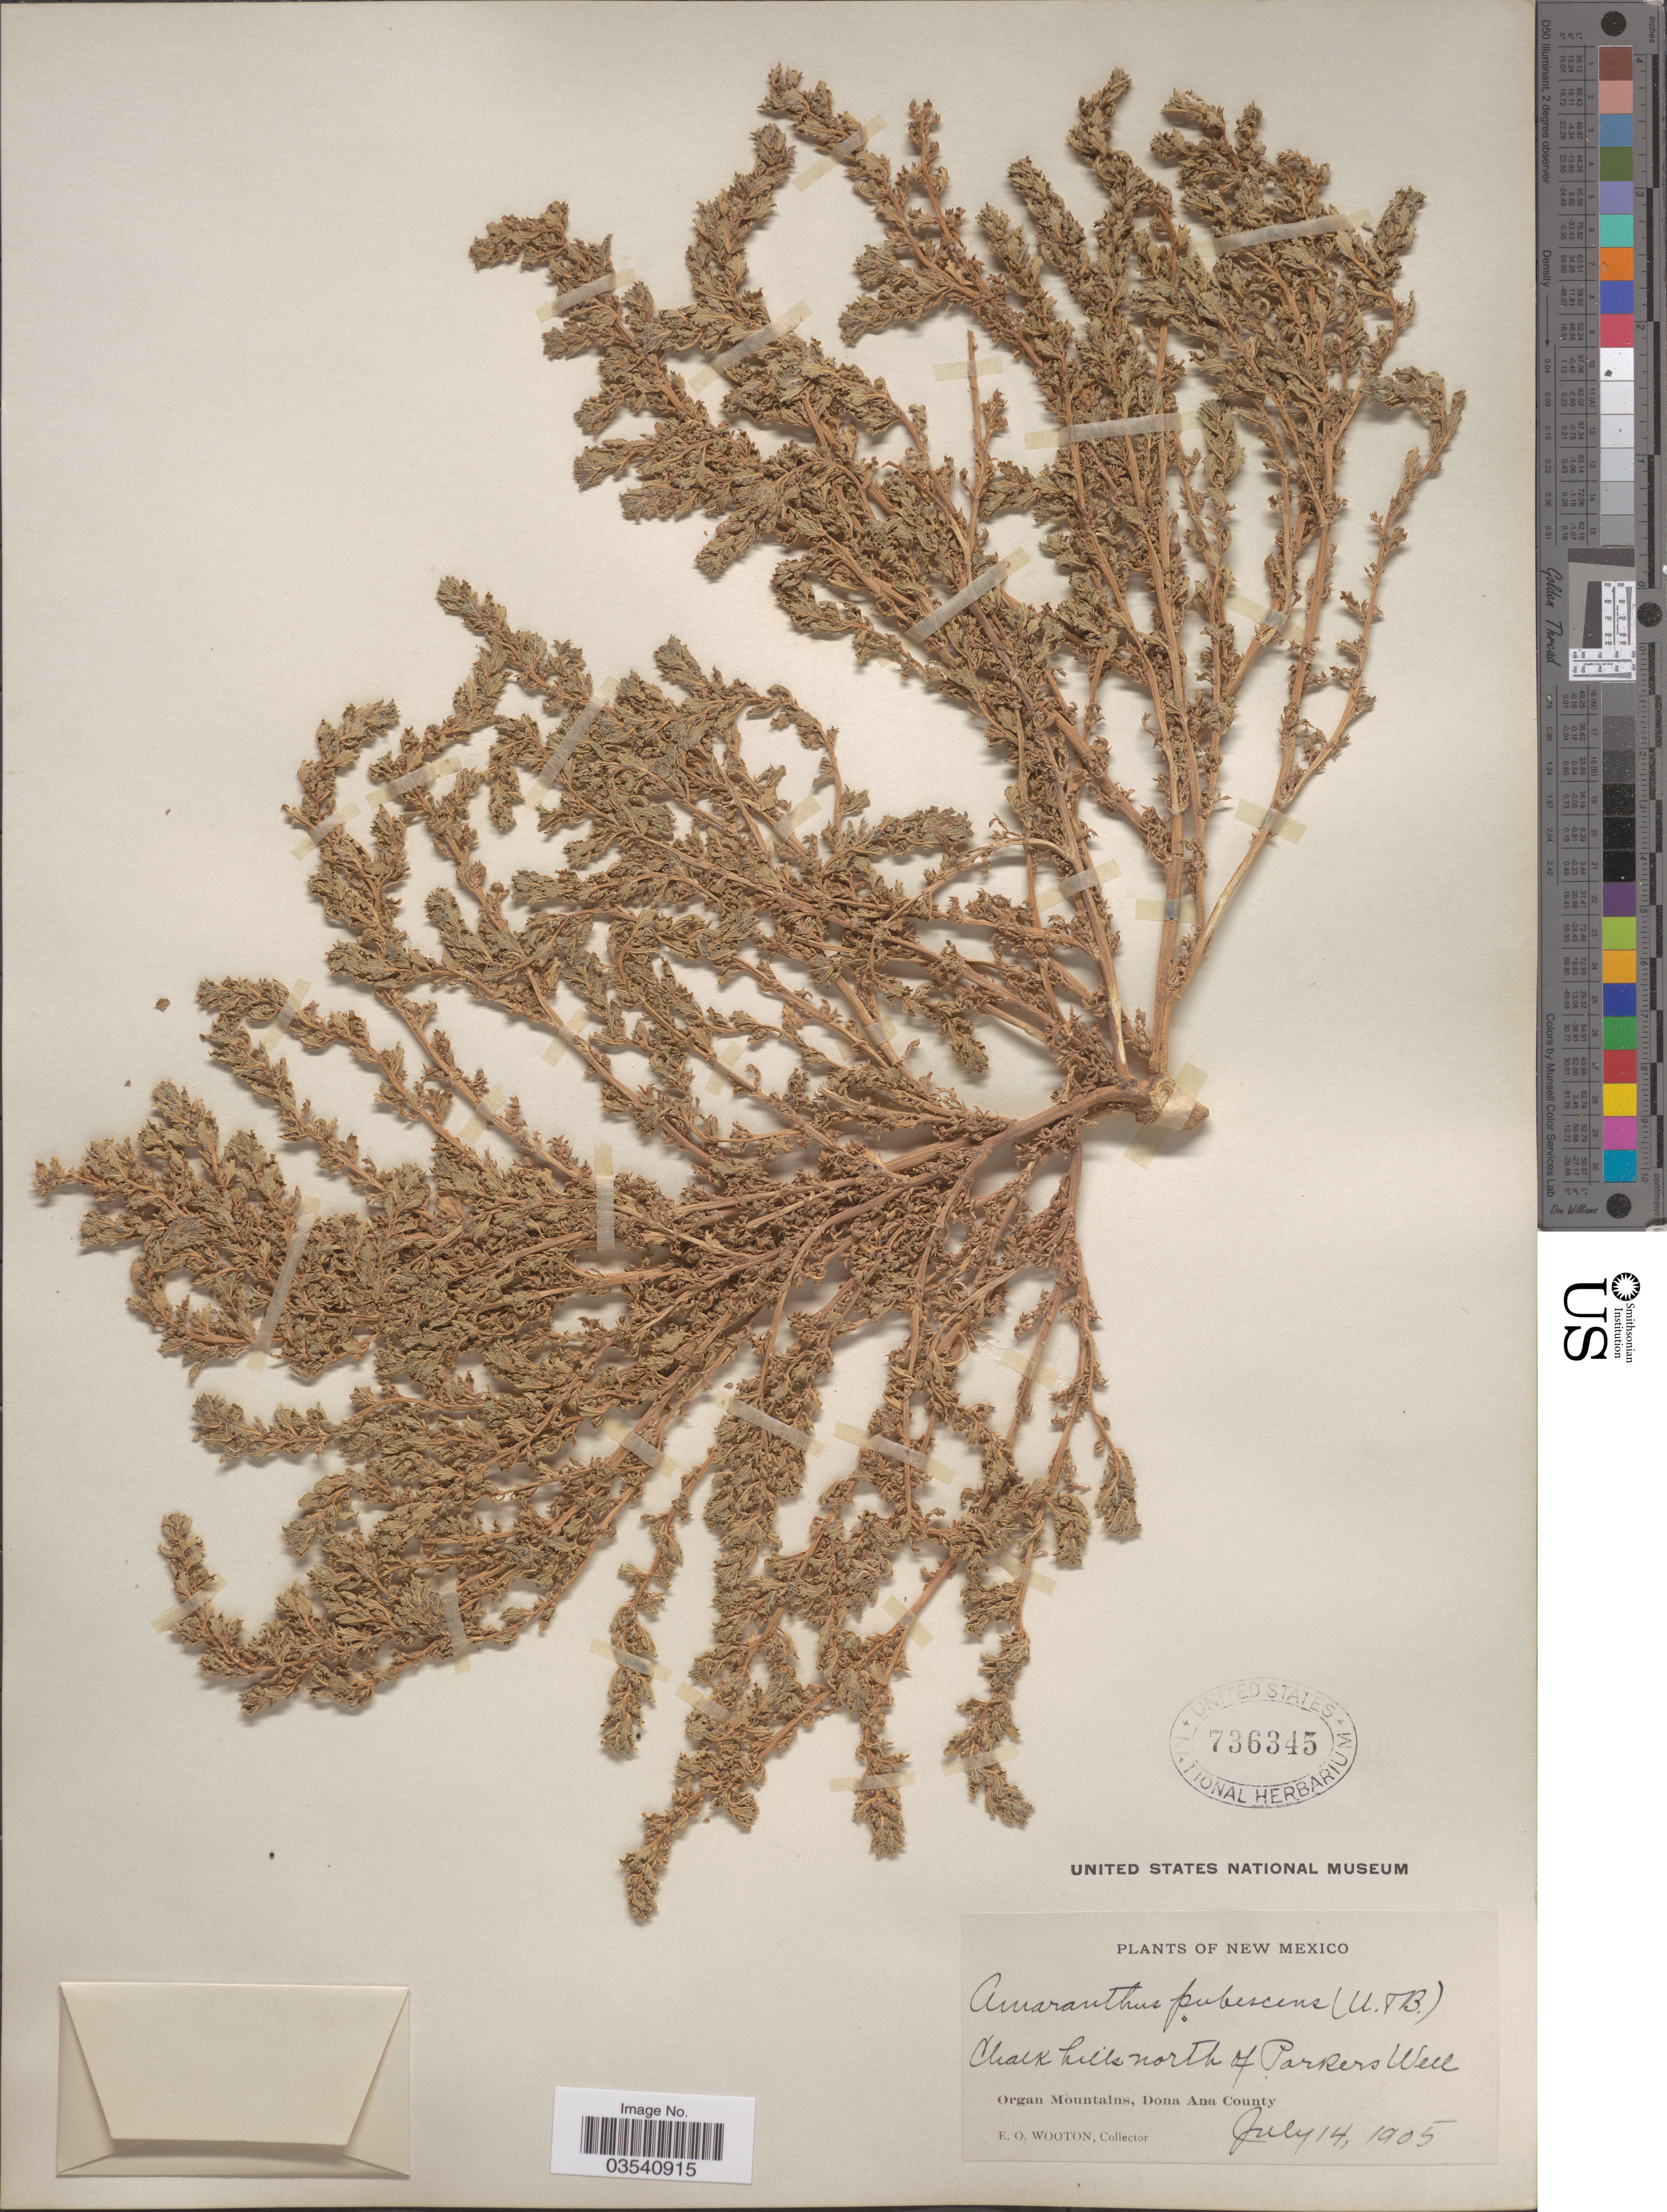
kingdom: Plantae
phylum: Tracheophyta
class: Magnoliopsida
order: Caryophyllales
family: Amaranthaceae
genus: Amaranthus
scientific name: Amaranthus pubescens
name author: (E. B. Uline & W. L. Bray) Rydb.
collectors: E. O. Wooton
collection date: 1905-07-14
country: United States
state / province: New Mexico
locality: Chalk hills north of Parkers Well. Organ Mountains, Dona Ana County.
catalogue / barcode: US 736345